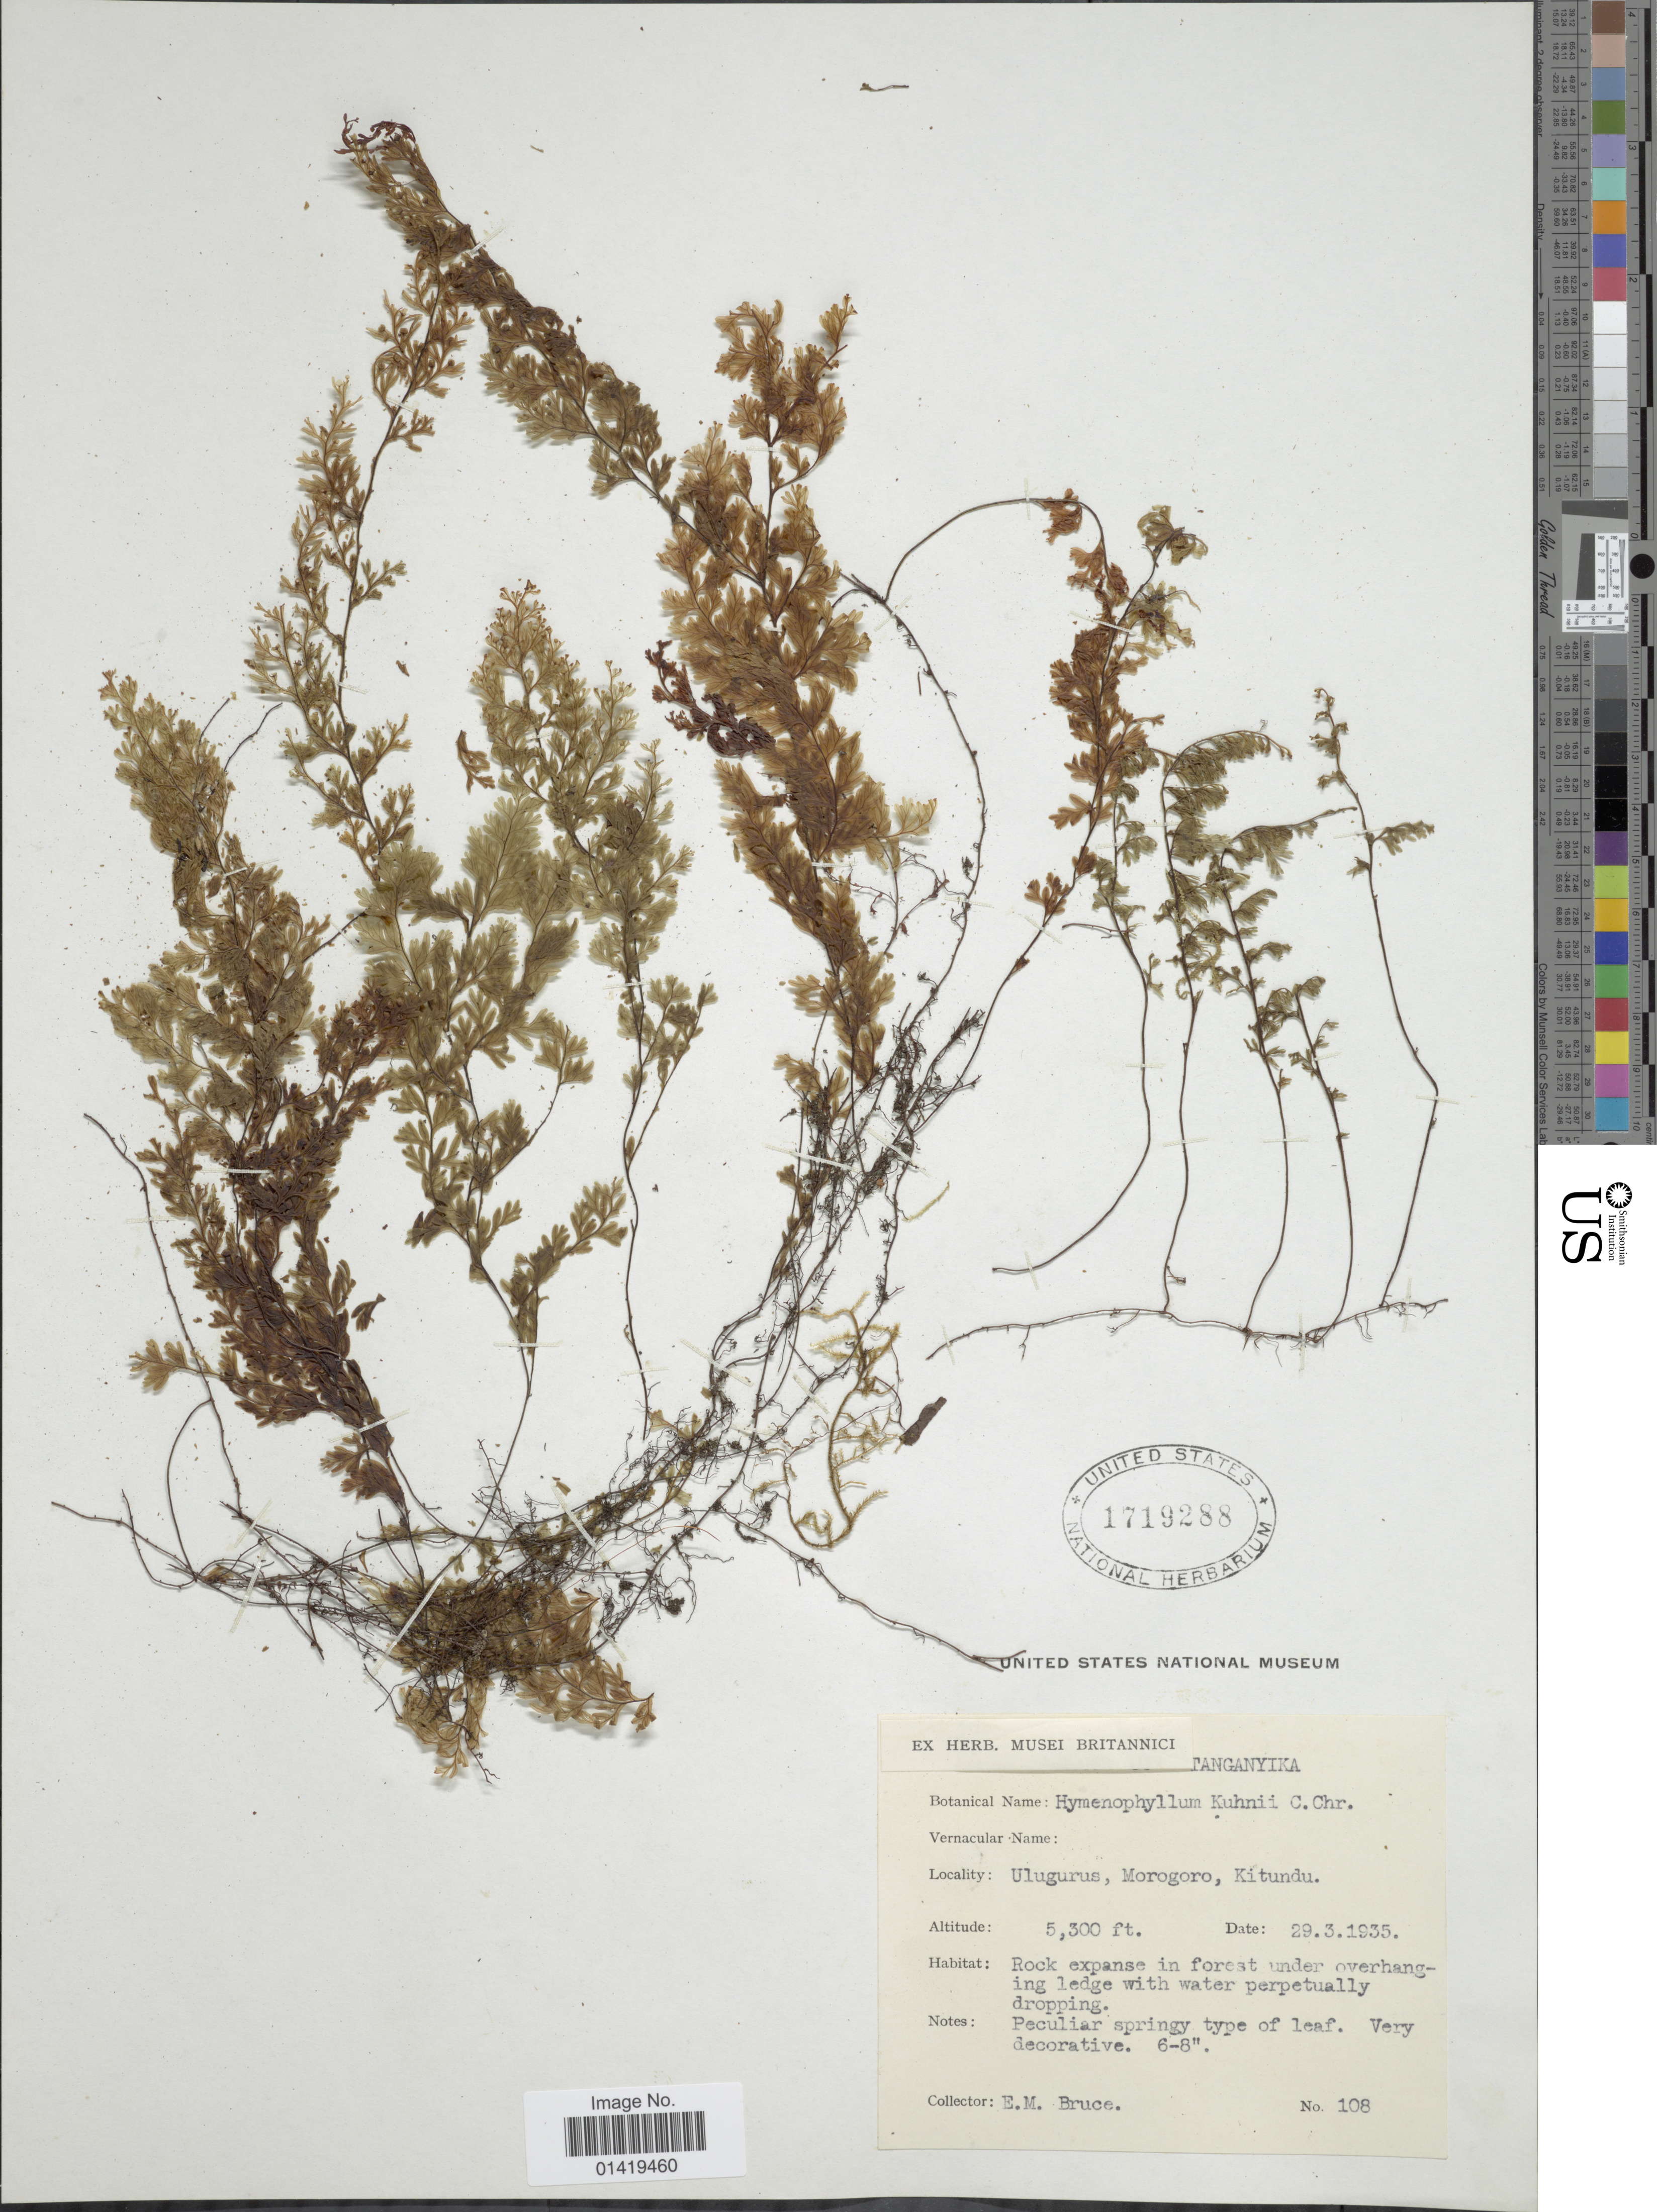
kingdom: Plantae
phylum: Tracheophyta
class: Polypodiopsida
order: Hymenophyllales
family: Hymenophyllaceae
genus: Hymenophyllum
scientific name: Hymenophyllum kuhnii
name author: C. Chr.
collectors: E. Bruce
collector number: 108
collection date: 1935-03-29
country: Tanzania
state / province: Morogoro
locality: Tanganyika, Ulugurus, Morogoro, Kitundu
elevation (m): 1615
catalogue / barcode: US 1719288